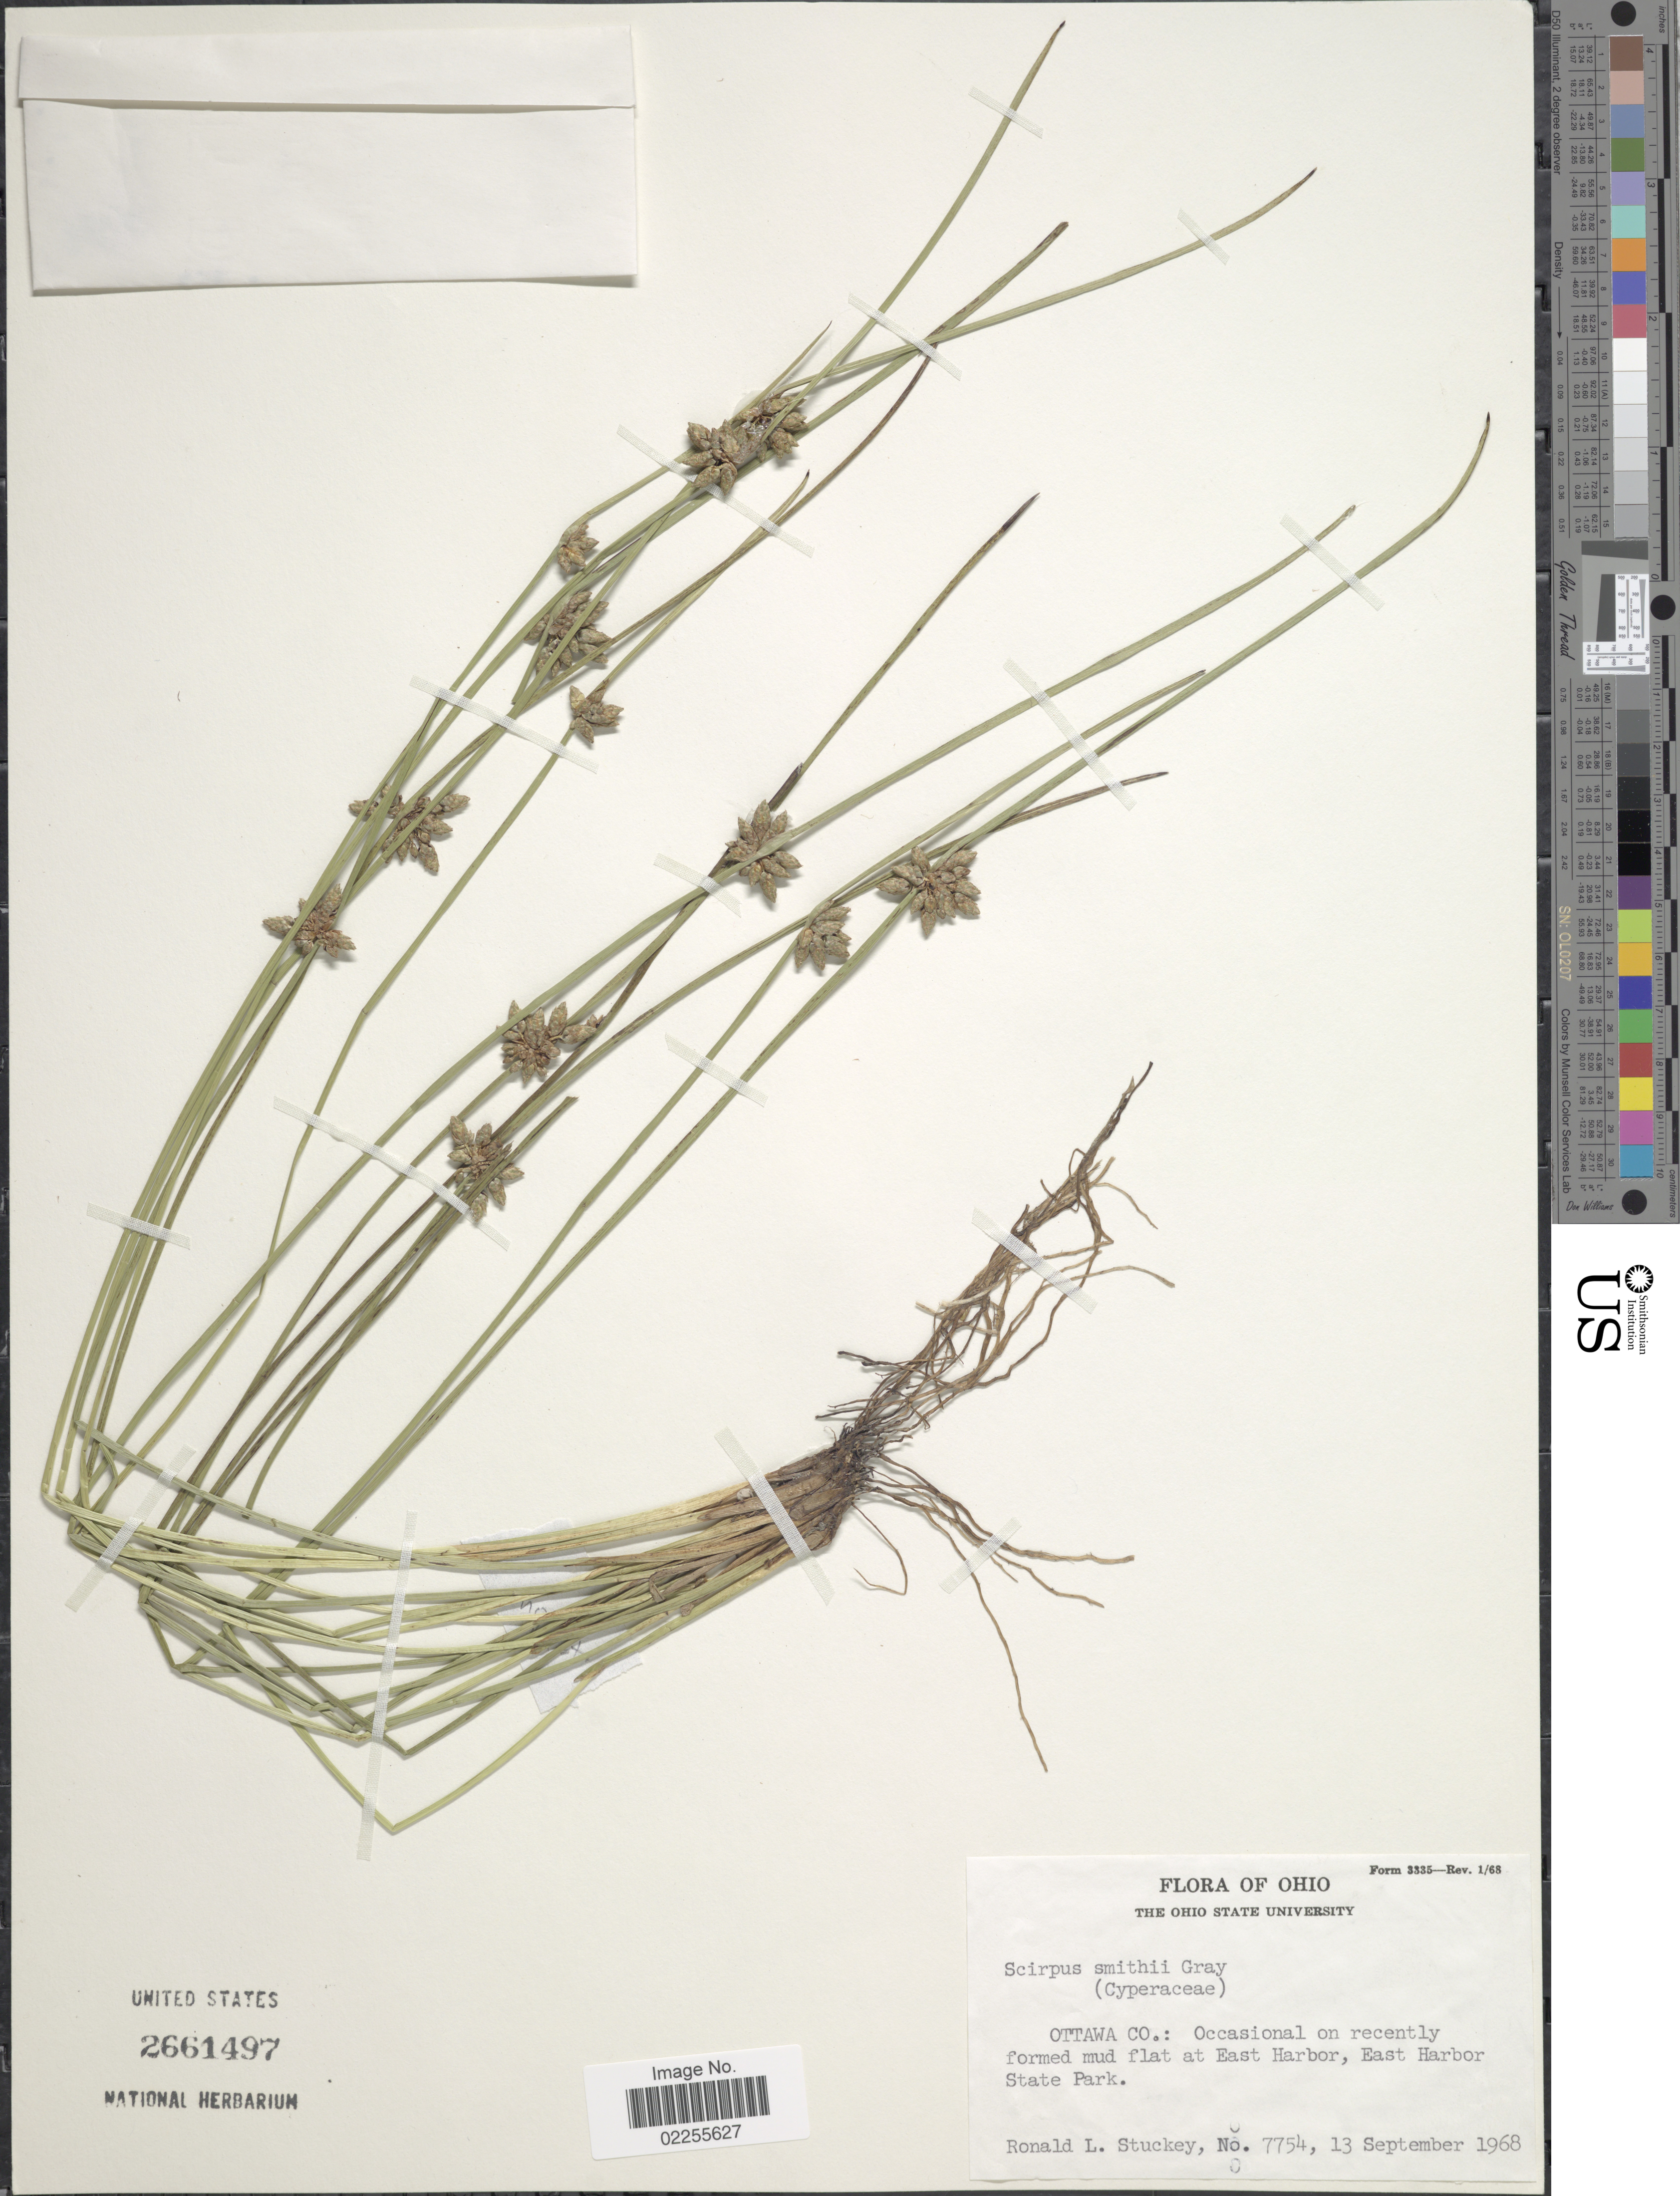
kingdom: Plantae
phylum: Tracheophyta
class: Liliopsida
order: Poales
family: Cyperaceae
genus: Schoenoplectus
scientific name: Schoenoplectus smithii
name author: (A. Gray) Soják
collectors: R. L. Stuckey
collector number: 7754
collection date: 1968-09-13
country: United States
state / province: Ohio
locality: Ottawa Co.: occasional on recently formed mud flat at East Harbor, East Harbor State Park.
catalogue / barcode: US 2661497